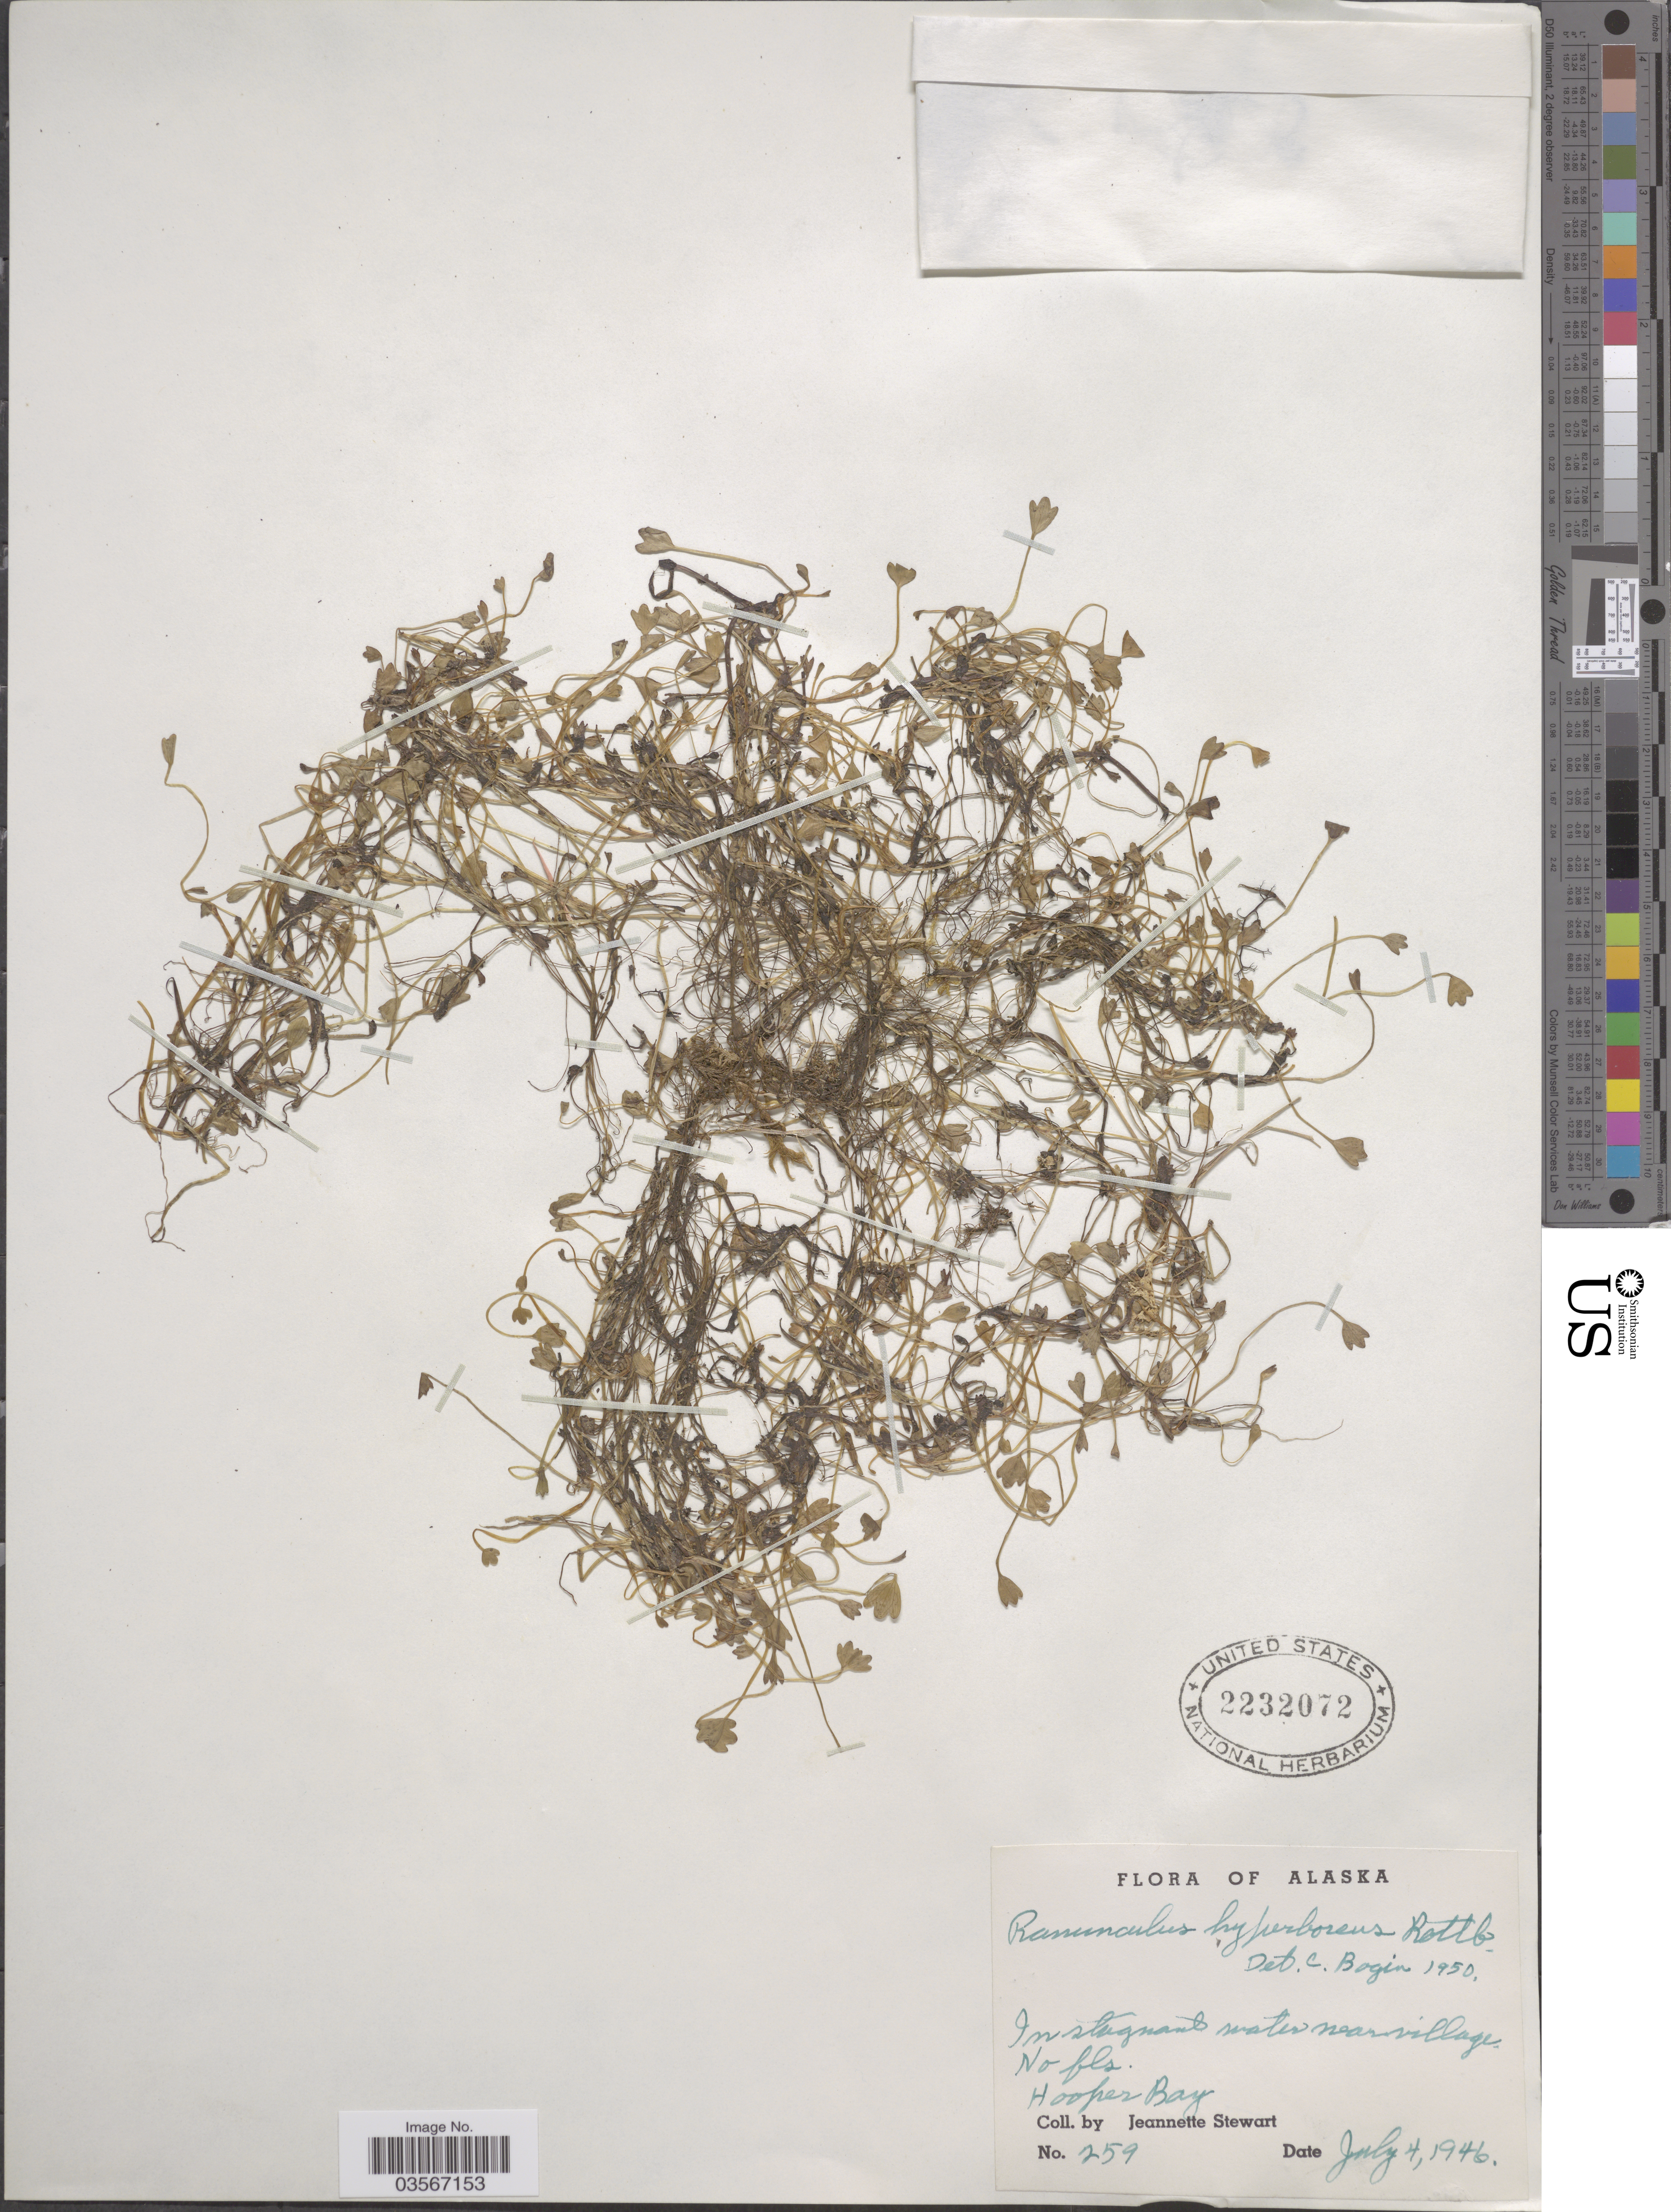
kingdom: Plantae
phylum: Tracheophyta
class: Magnoliopsida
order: Ranunculales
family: Ranunculaceae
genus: Ranunculus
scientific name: Ranunculus hyperboreus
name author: Rottb.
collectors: J. Stewart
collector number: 259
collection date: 1946-07-04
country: United States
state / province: Alaska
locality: In stagnant water near village. Hooper Bay.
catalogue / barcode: US 2232072